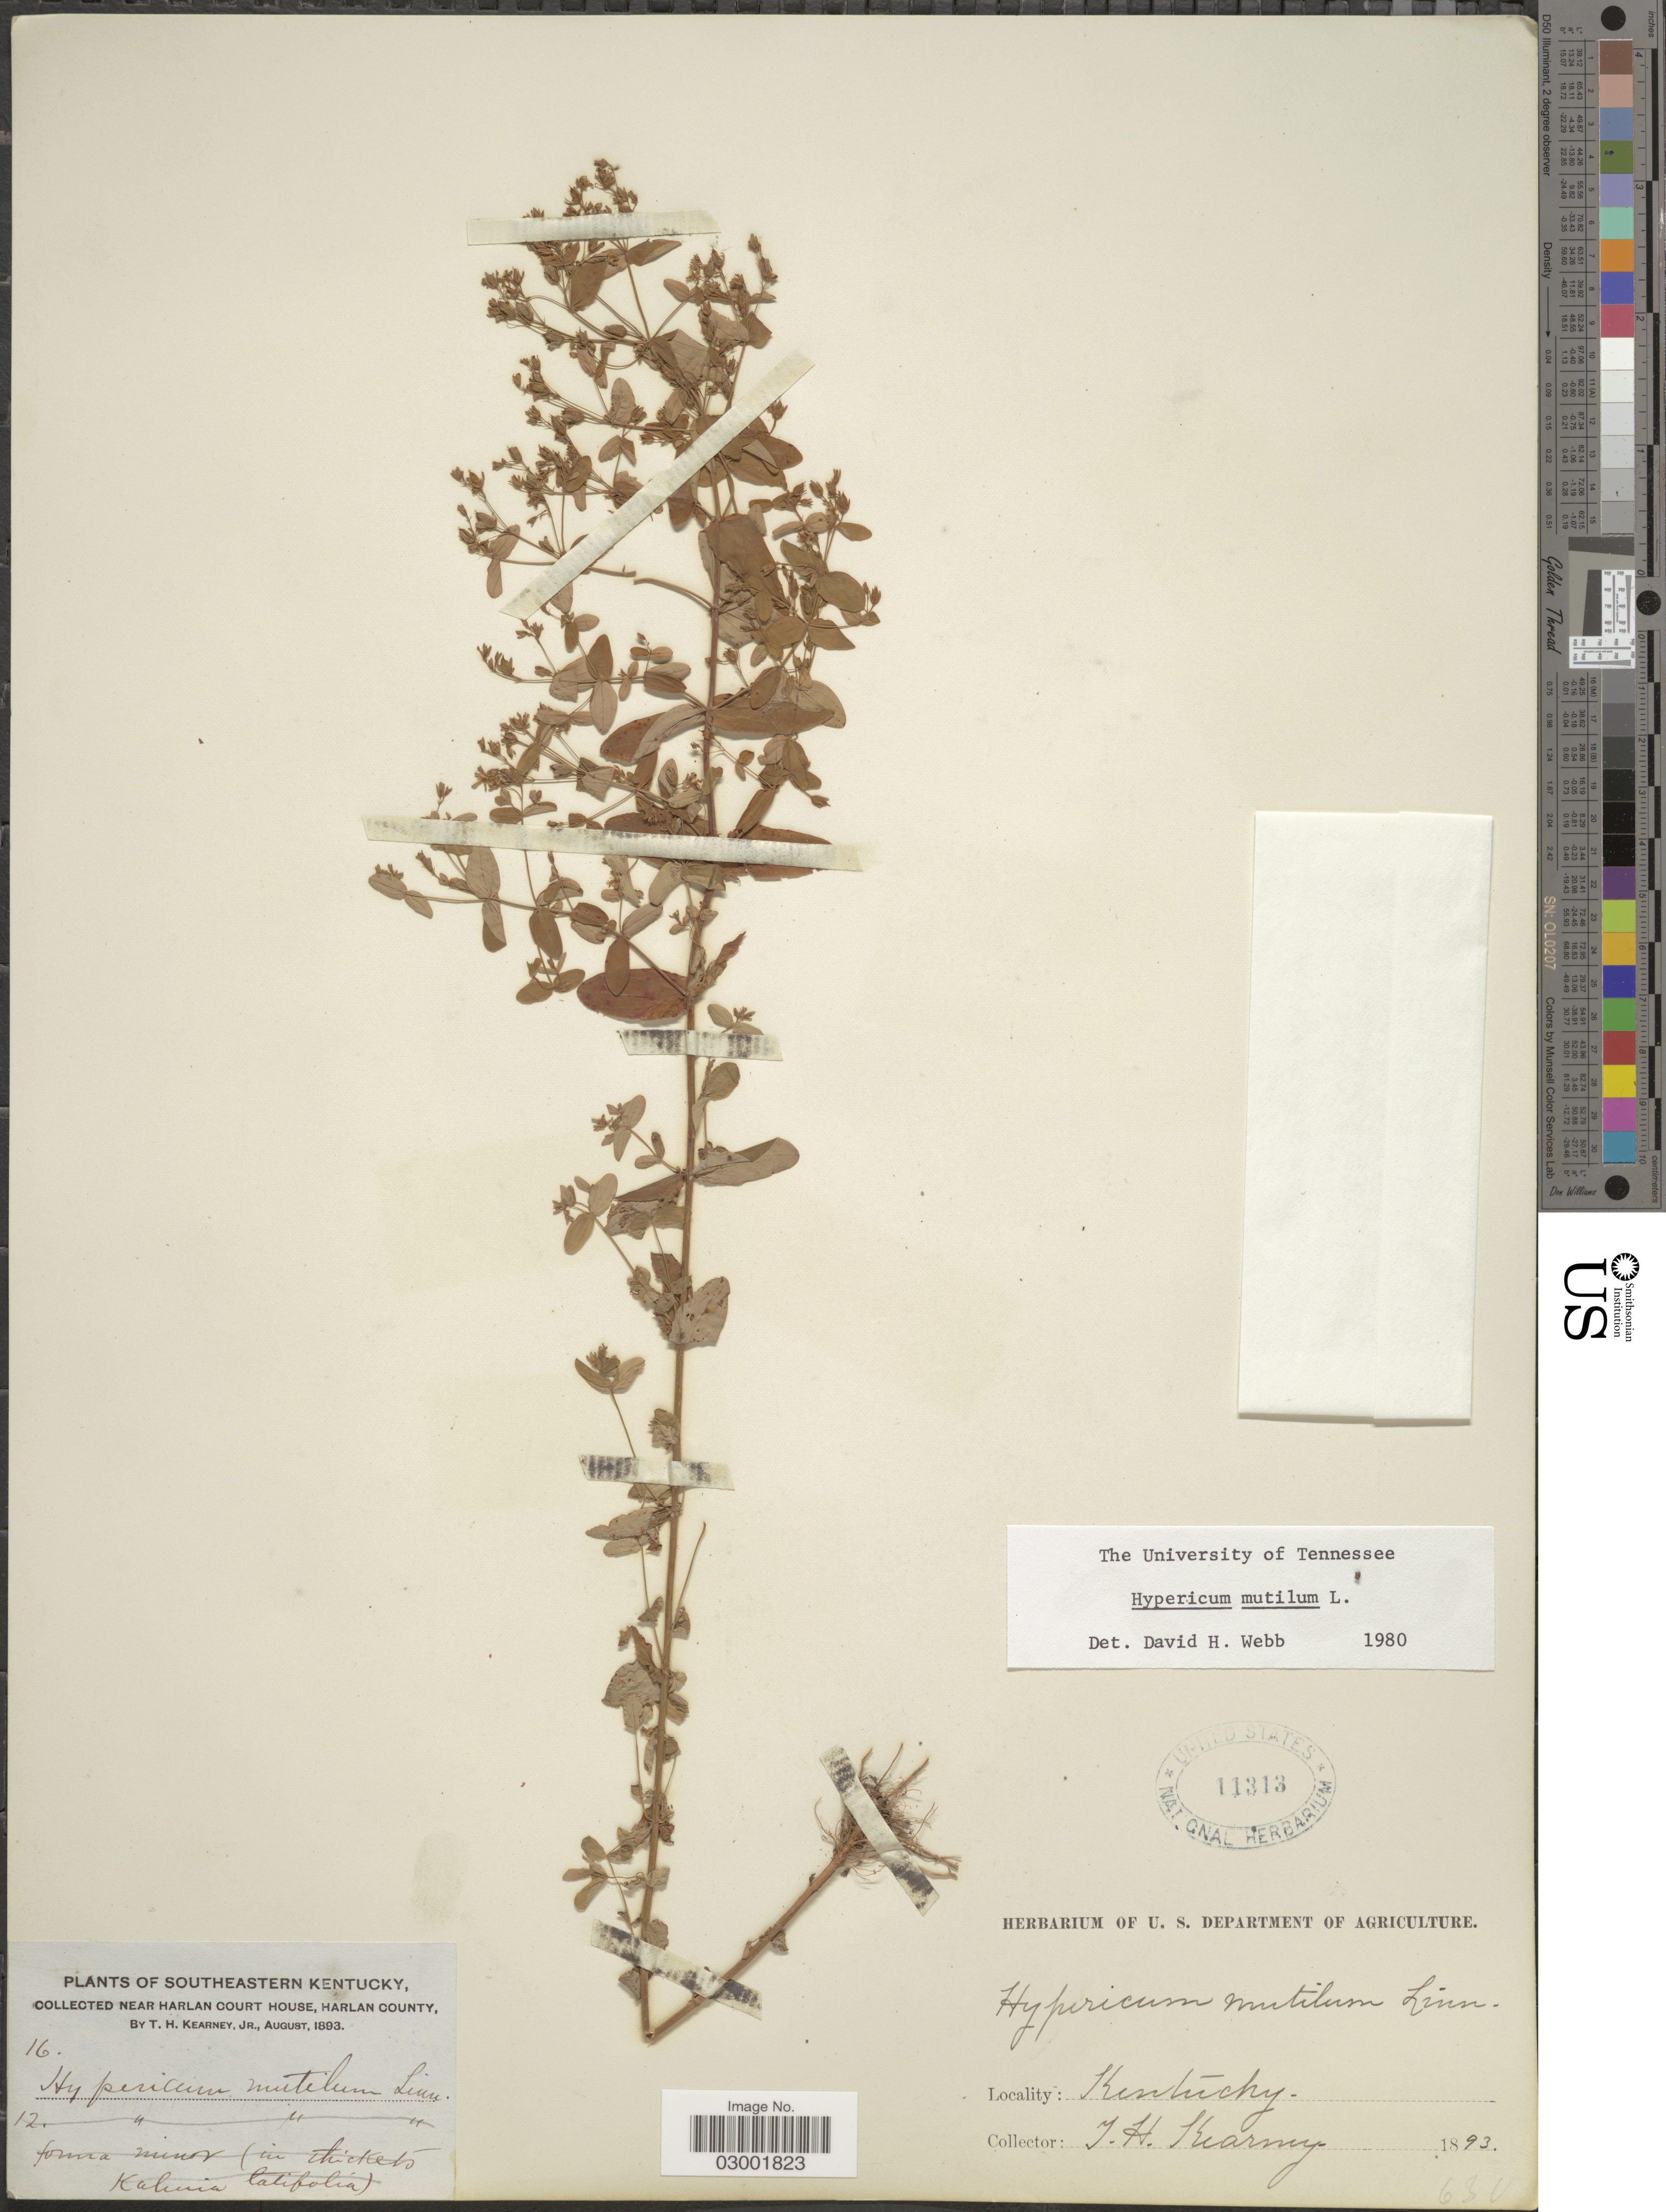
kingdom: Plantae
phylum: Tracheophyta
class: Magnoliopsida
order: Malpighiales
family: Hypericaceae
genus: Hypericum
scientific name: Hypericum mutilum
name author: L.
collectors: T. H. Kearney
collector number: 16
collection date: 1893-08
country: United States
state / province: Kentucky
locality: Southeastern Kentucky, near Harlan Court House, Harlan County.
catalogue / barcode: US 11313